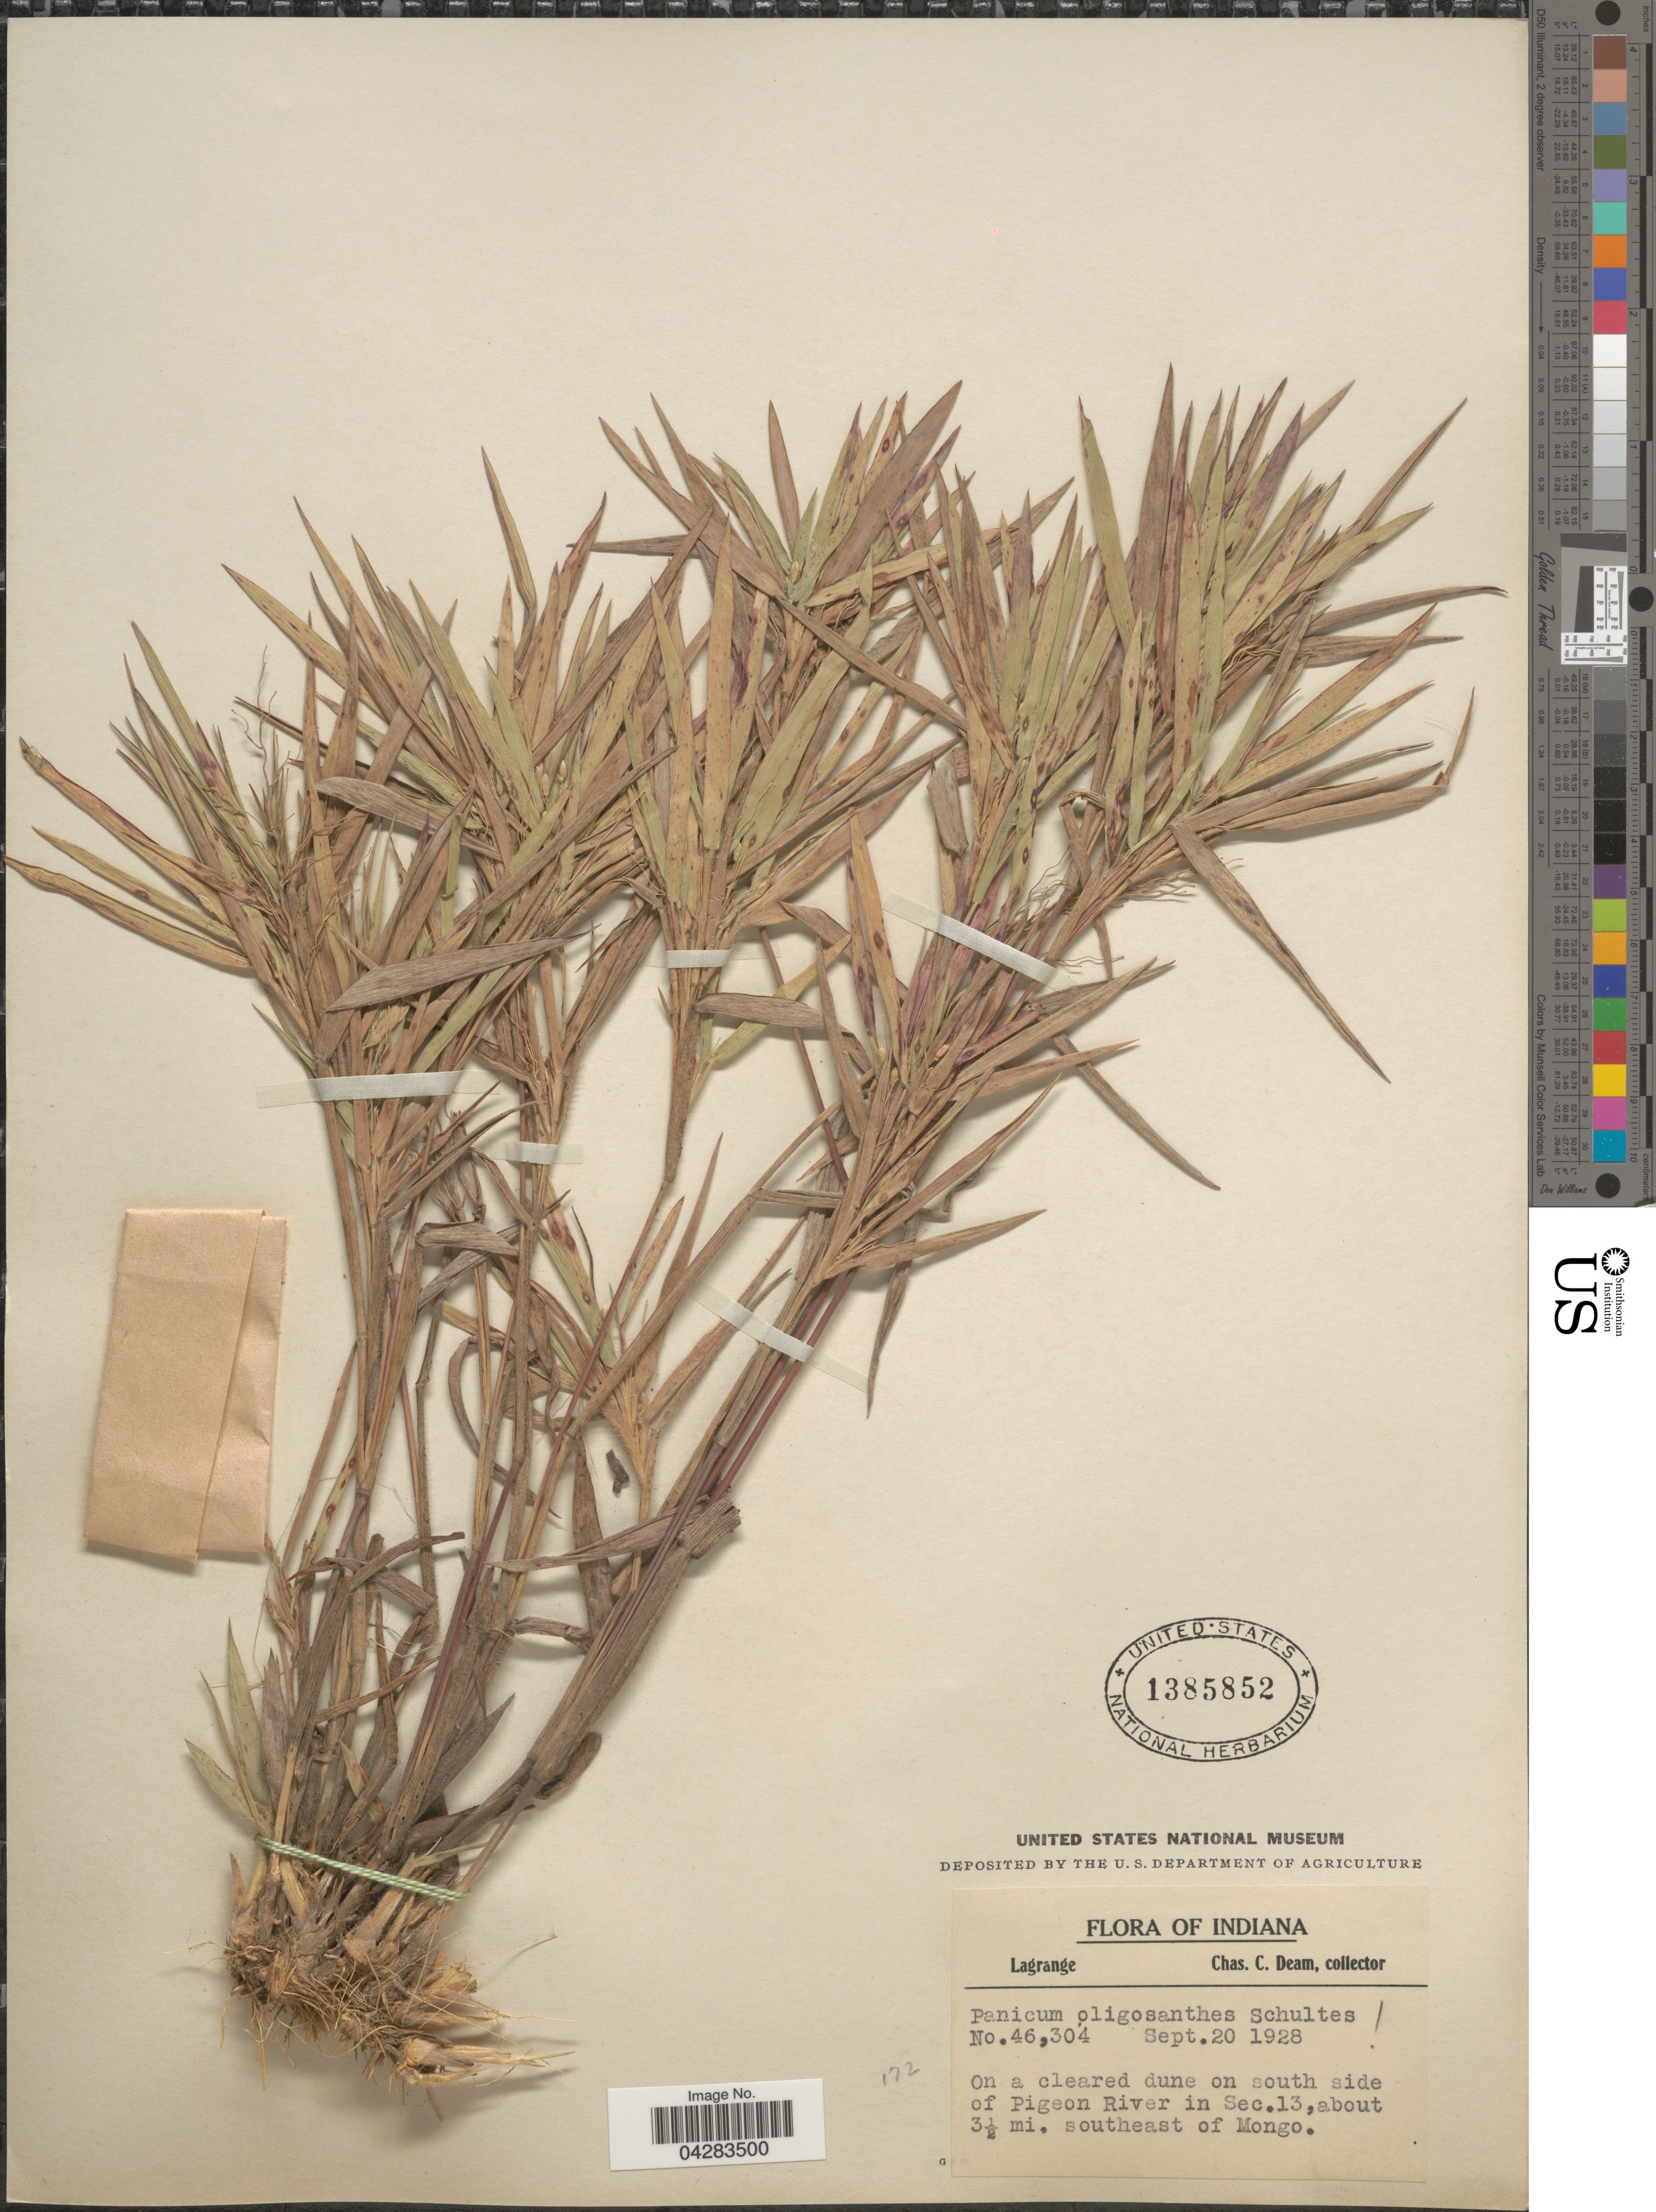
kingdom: Plantae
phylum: Tracheophyta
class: Liliopsida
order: Poales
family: Poaceae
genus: Dichanthelium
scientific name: Dichanthelium oligosanthes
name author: (Schult.) Gould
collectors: C. C. Deam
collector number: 46304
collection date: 1928-09-20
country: United States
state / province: Indiana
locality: Lagrange. On south side of Pigeon River in Sec. 13, about 3½ mi. southeast of Mongo.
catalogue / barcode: US 1385852